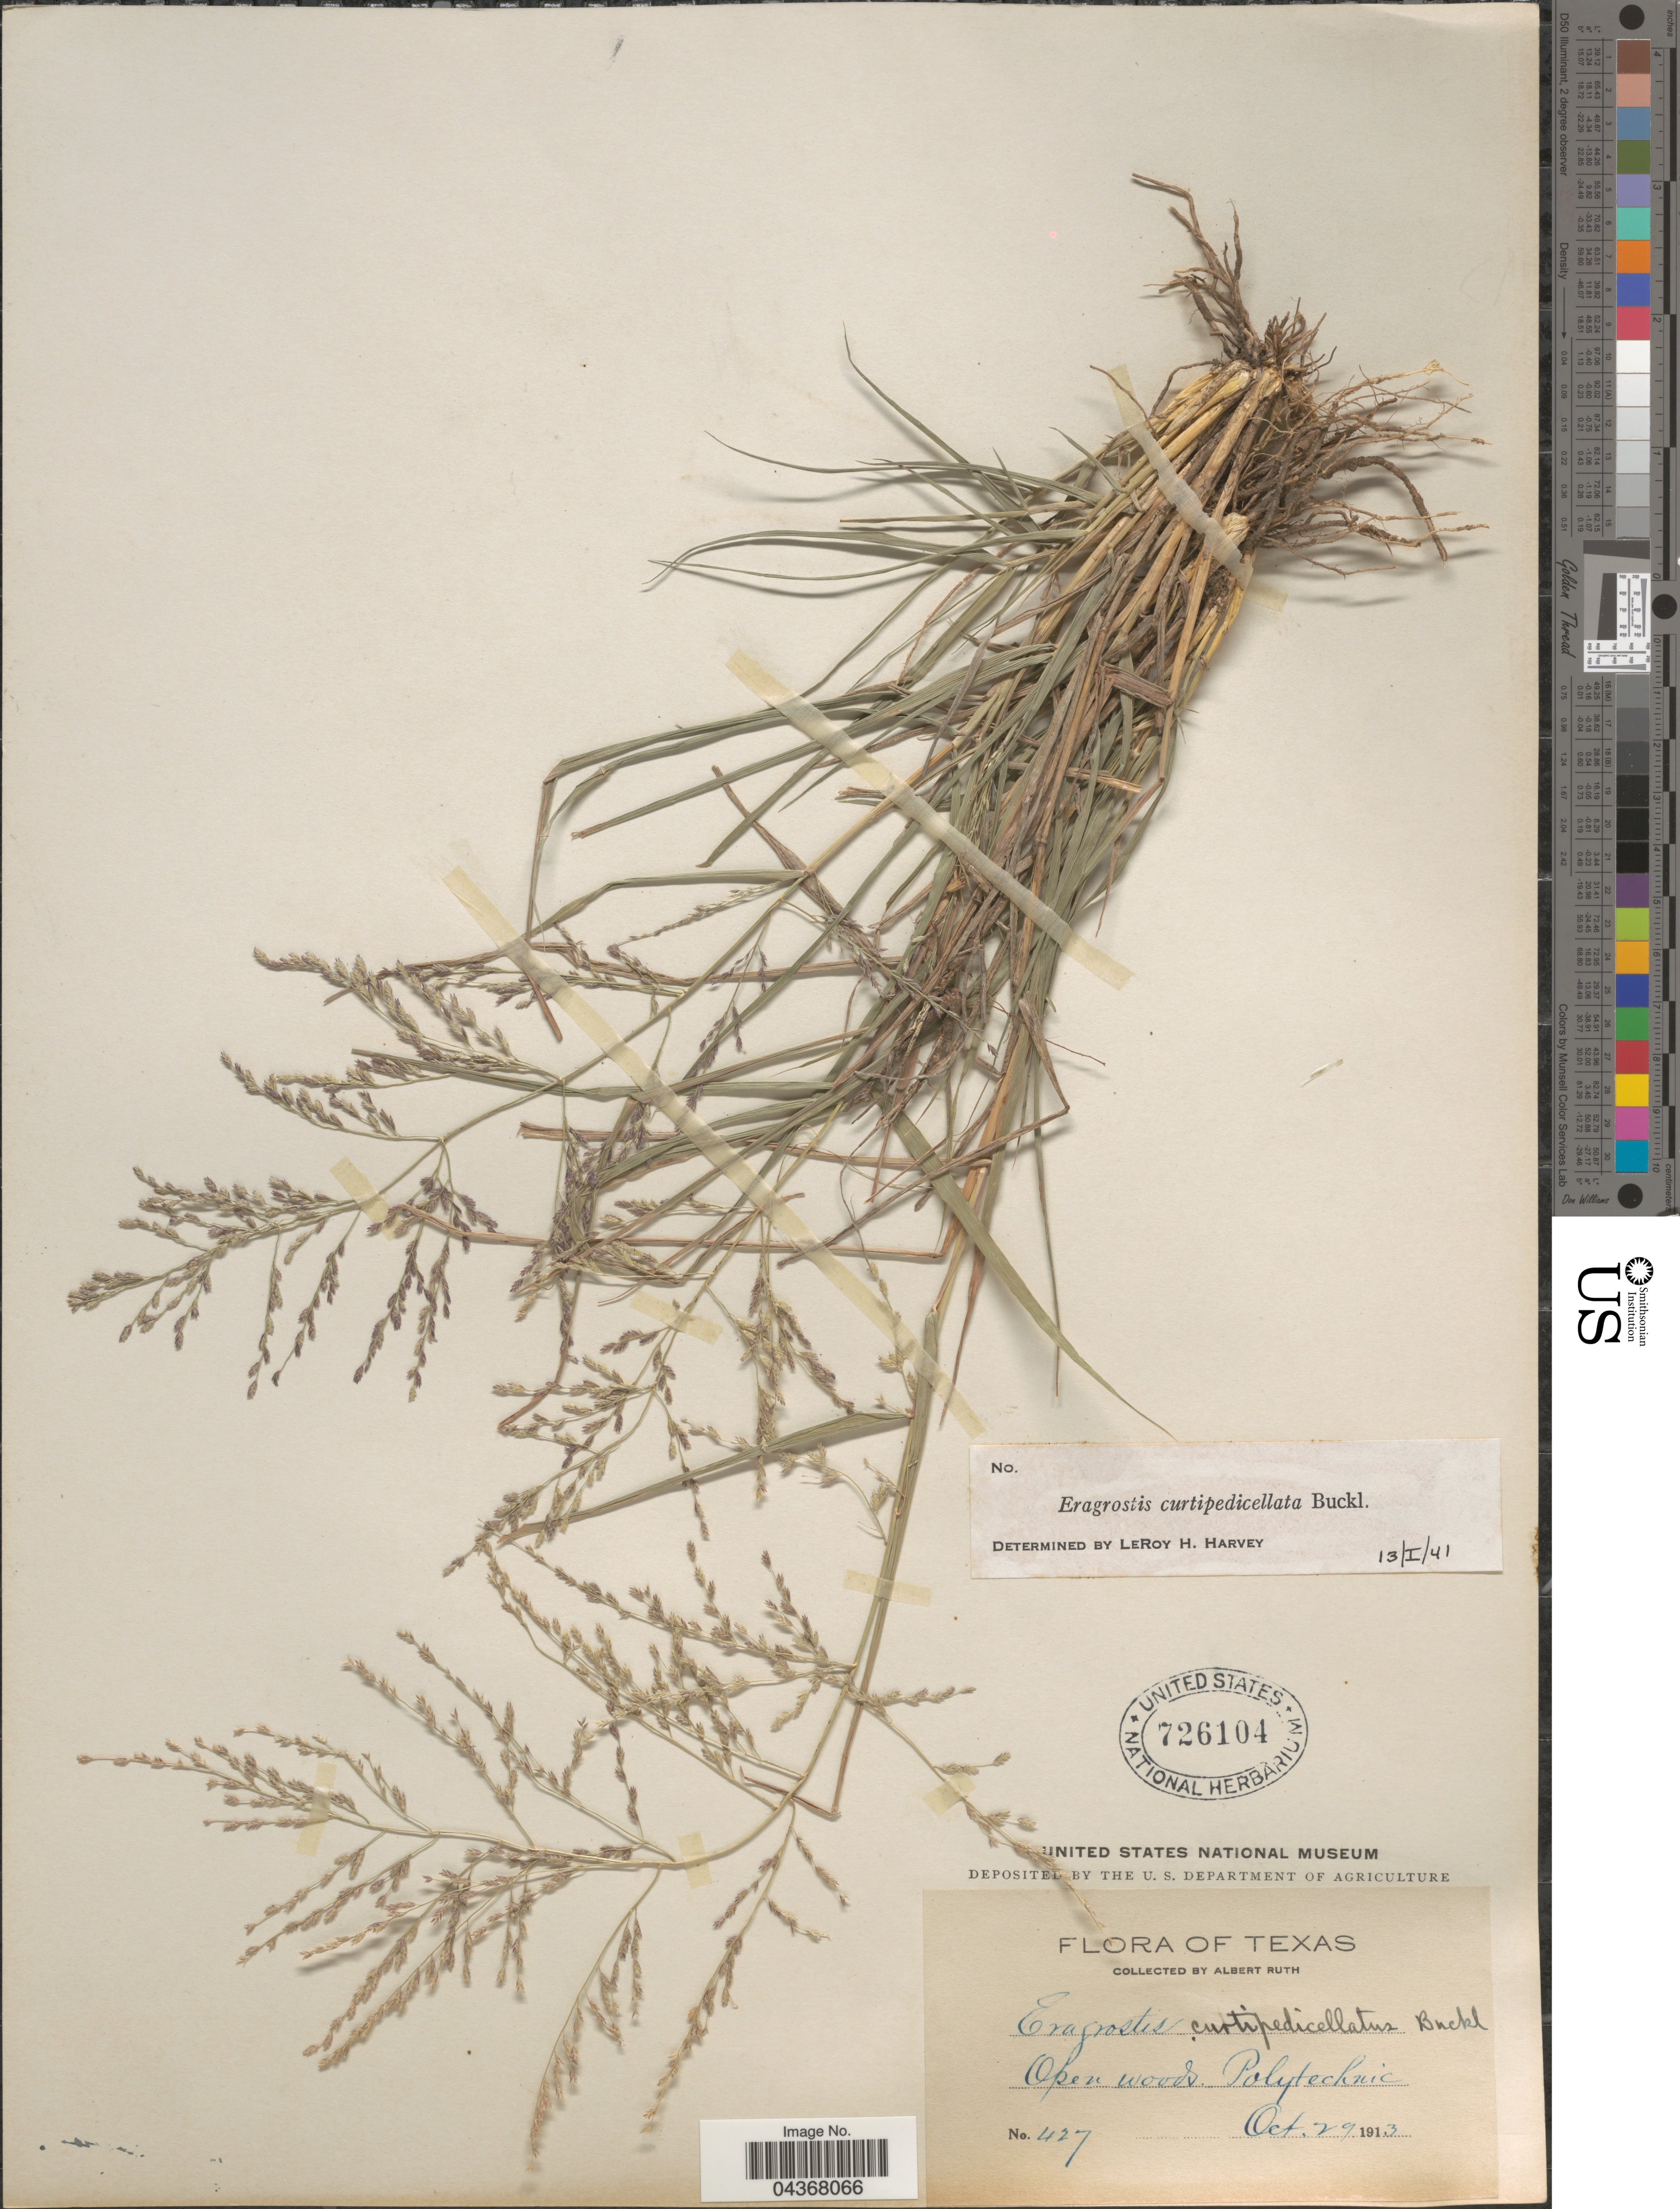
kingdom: Plantae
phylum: Tracheophyta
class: Liliopsida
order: Poales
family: Poaceae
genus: Eragrostis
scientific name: Eragrostis curtipedicellata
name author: Buckley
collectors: A. Ruth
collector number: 427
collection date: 1913-10-29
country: United States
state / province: Texas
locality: Polytechnic.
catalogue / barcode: US 726104